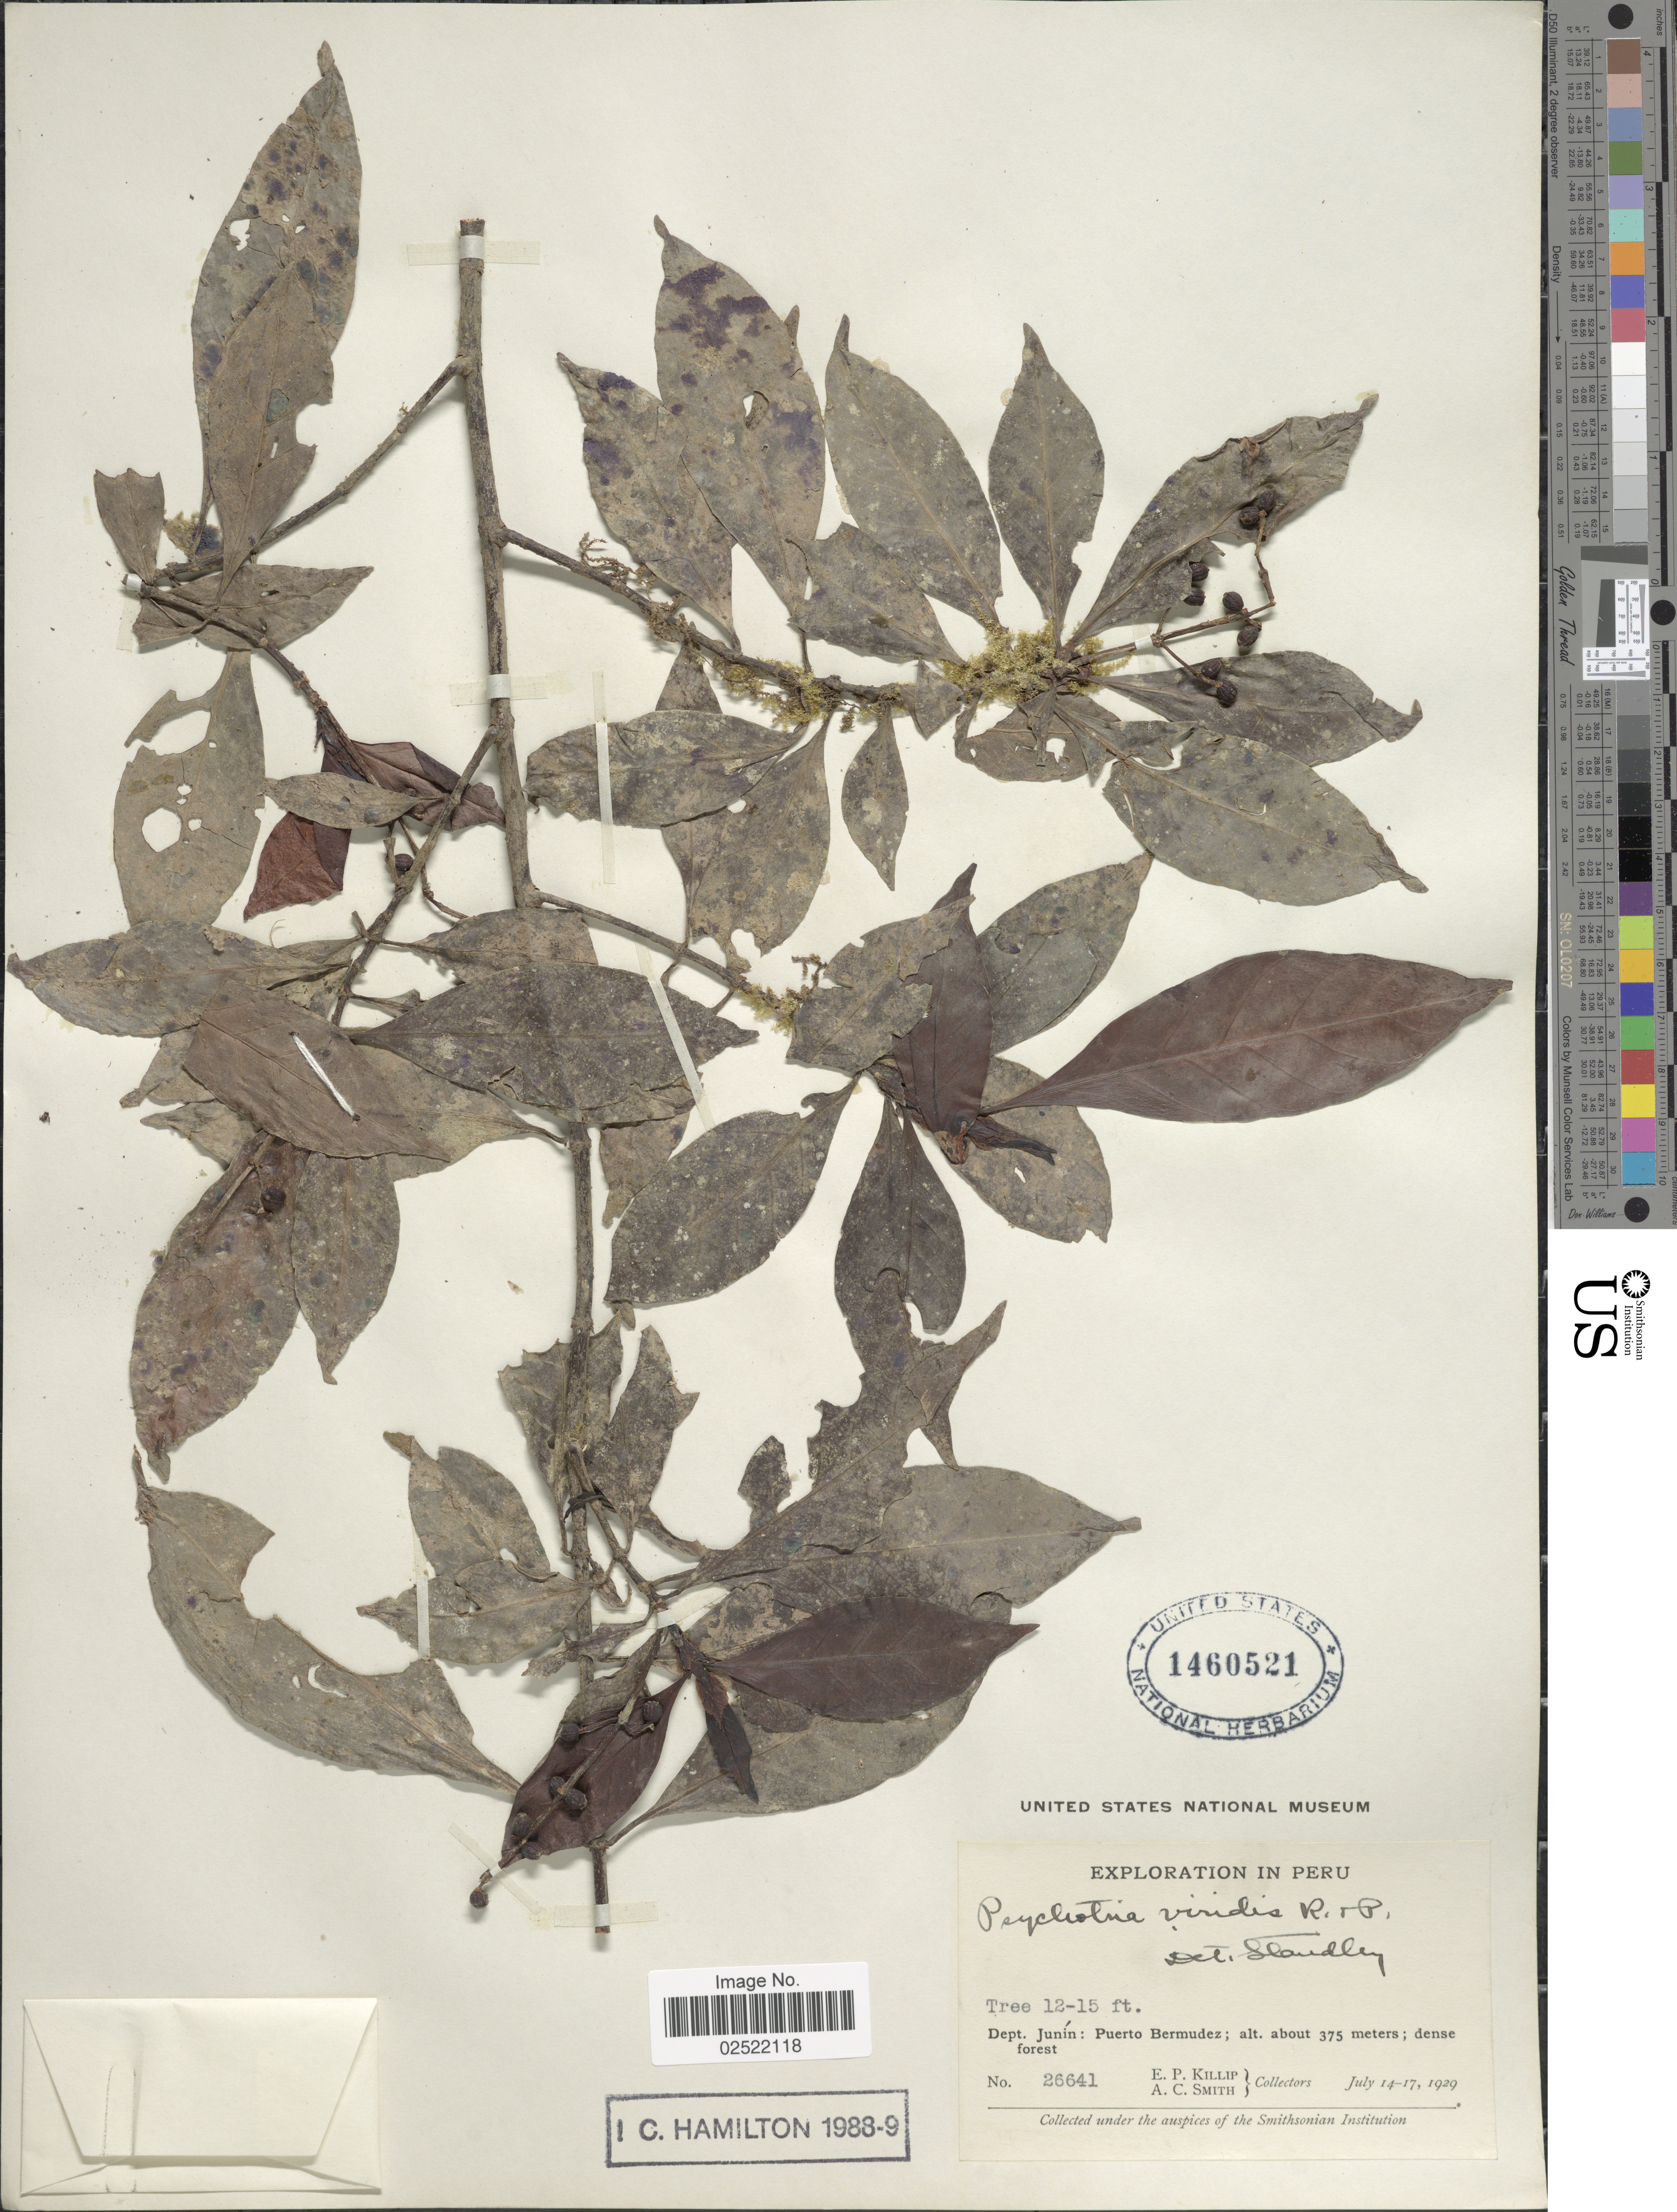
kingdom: Plantae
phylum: Tracheophyta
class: Magnoliopsida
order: Gentianales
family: Rubiaceae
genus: Psychotria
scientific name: Psychotria viridis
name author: Ruiz & Pav.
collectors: E. P. Killip & A. C. Smith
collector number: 26641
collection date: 1929-07-14/1929-07-17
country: Peru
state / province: Junín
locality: Dept. Junin: Puerto Bermudez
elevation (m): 375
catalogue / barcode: US 1460521